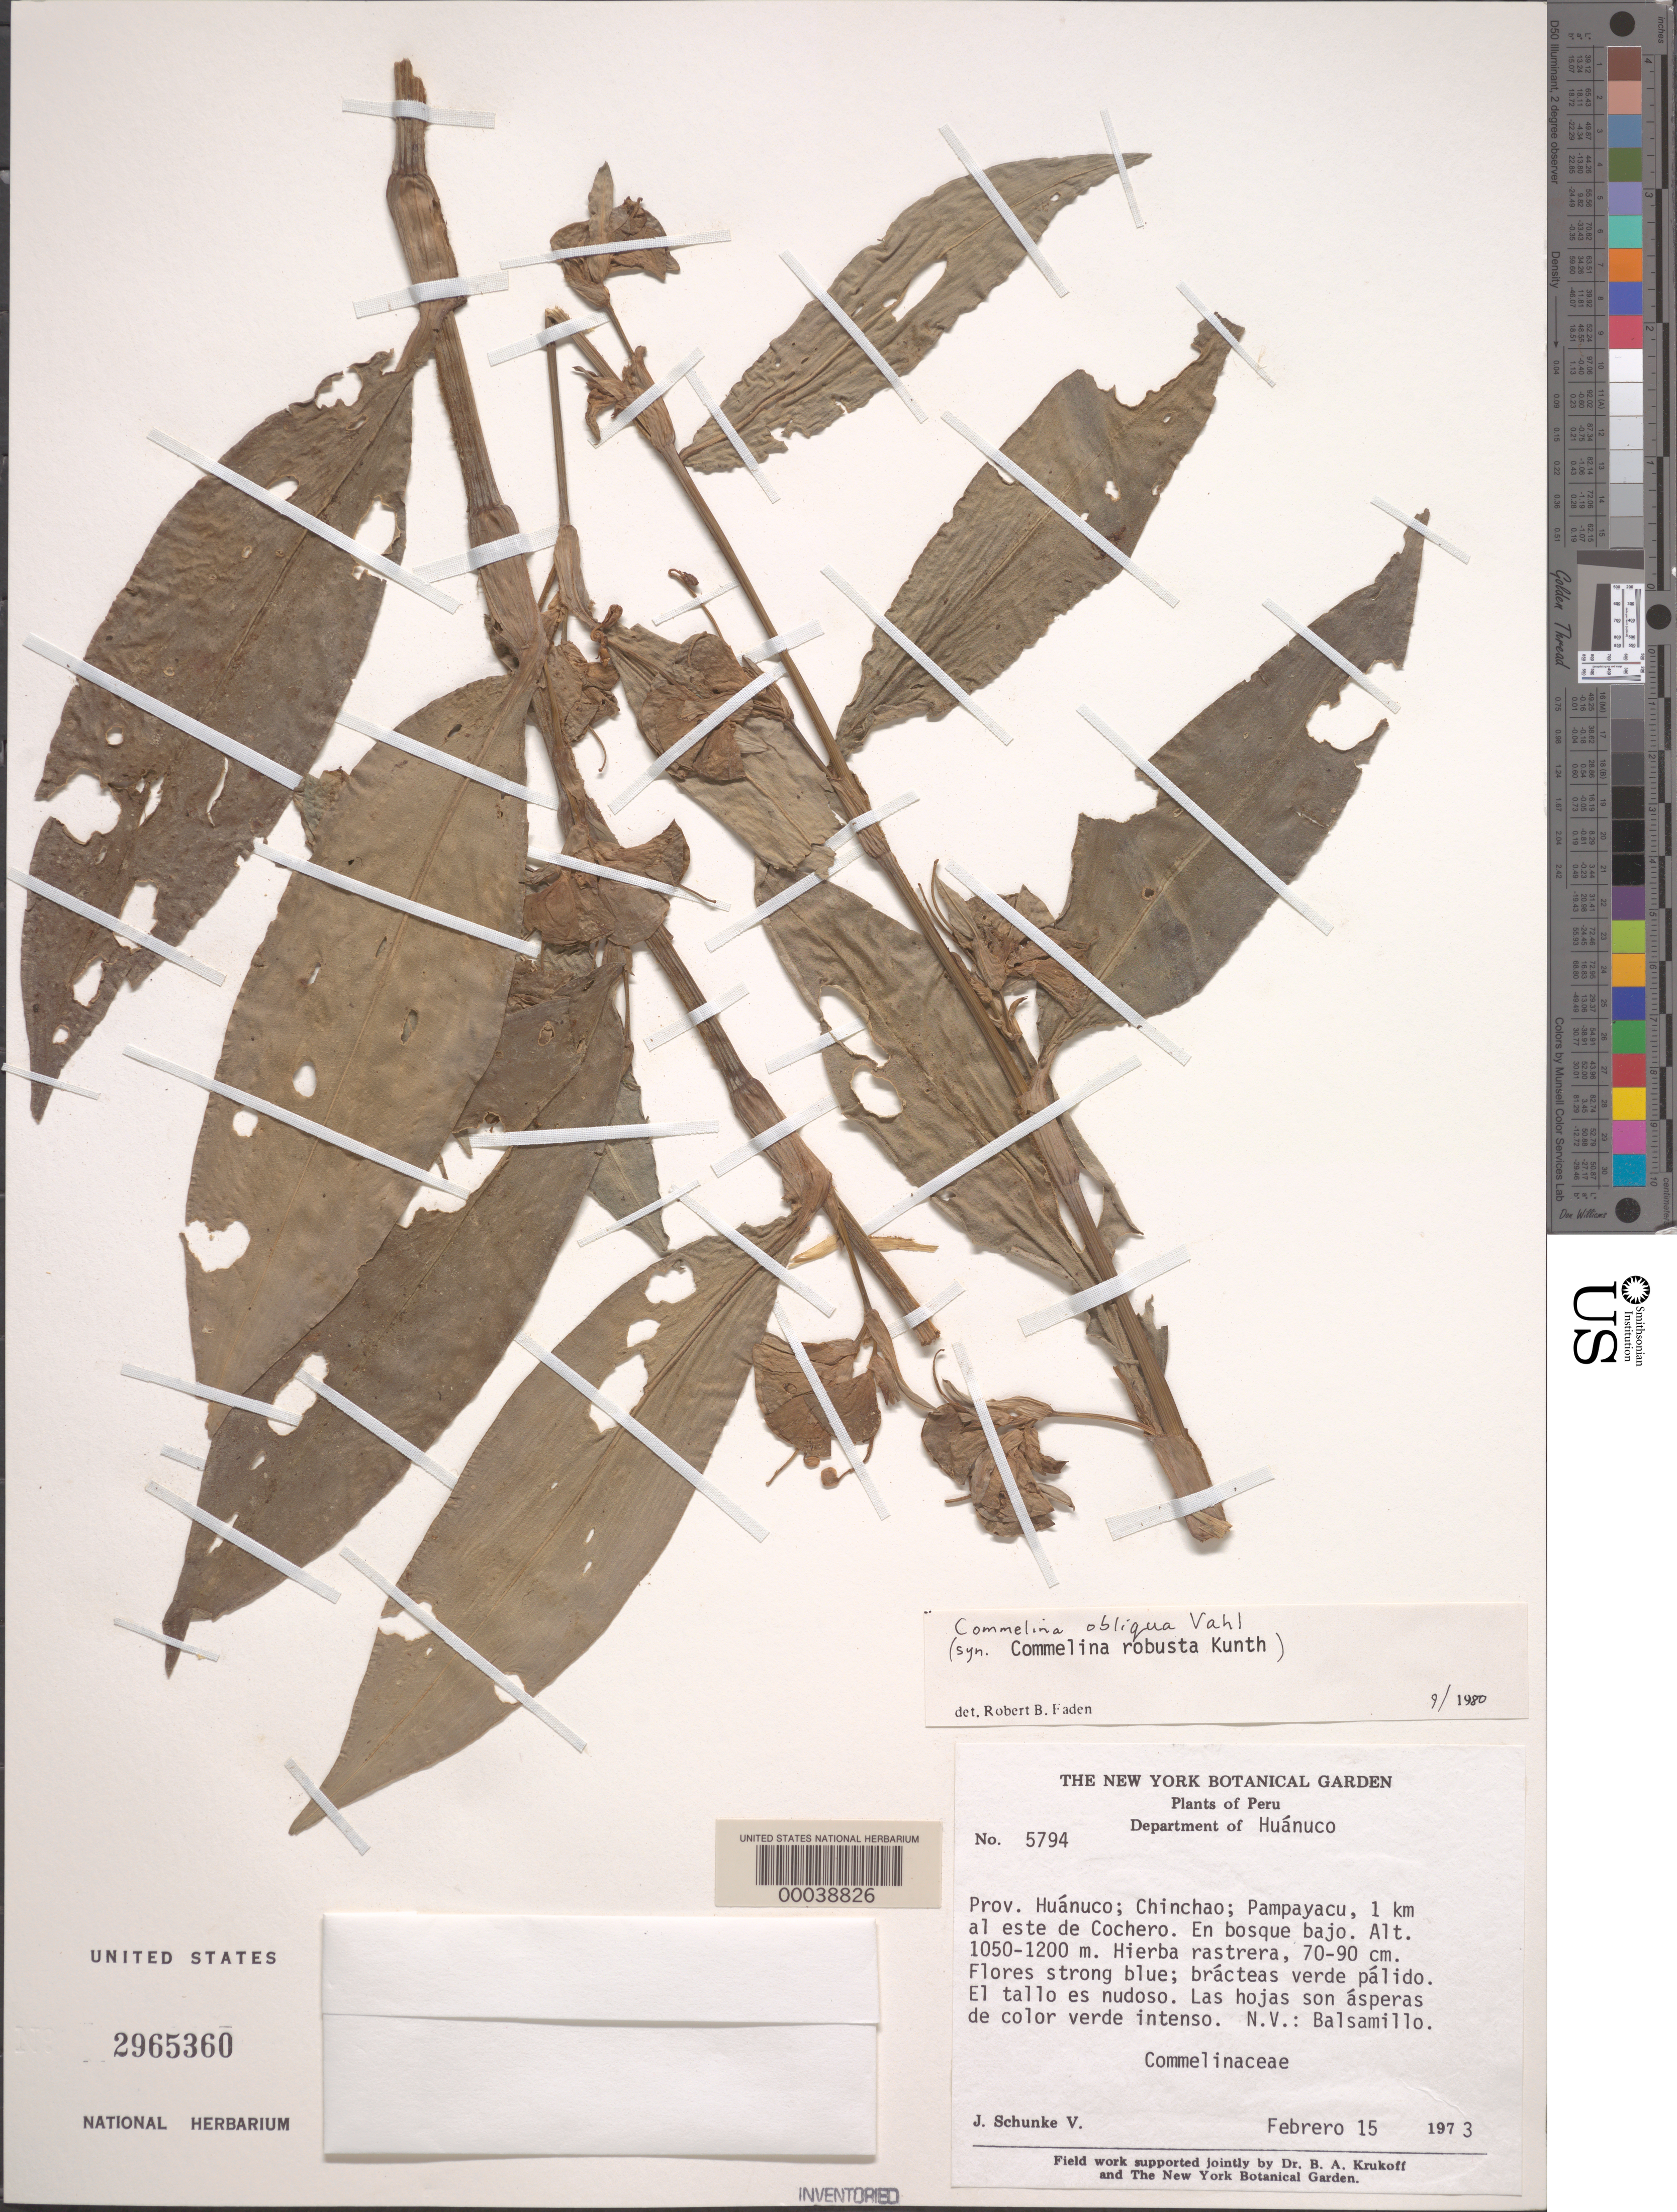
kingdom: Plantae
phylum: Tracheophyta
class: Liliopsida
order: Commelinales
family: Commelinaceae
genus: Commelina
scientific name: Commelina obliqua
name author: Vahl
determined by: Faden, Robert B., (US), Smithsonian Institution - National Museum of Natural History (UNITED STATES)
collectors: J. Schunke Vigo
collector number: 5794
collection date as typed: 15 Feb 1973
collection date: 1973-02-15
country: Peru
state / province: Huánuco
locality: Chinchao, Pampayacu, E of Cochero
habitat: Forest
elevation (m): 1050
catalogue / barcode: US 2965360